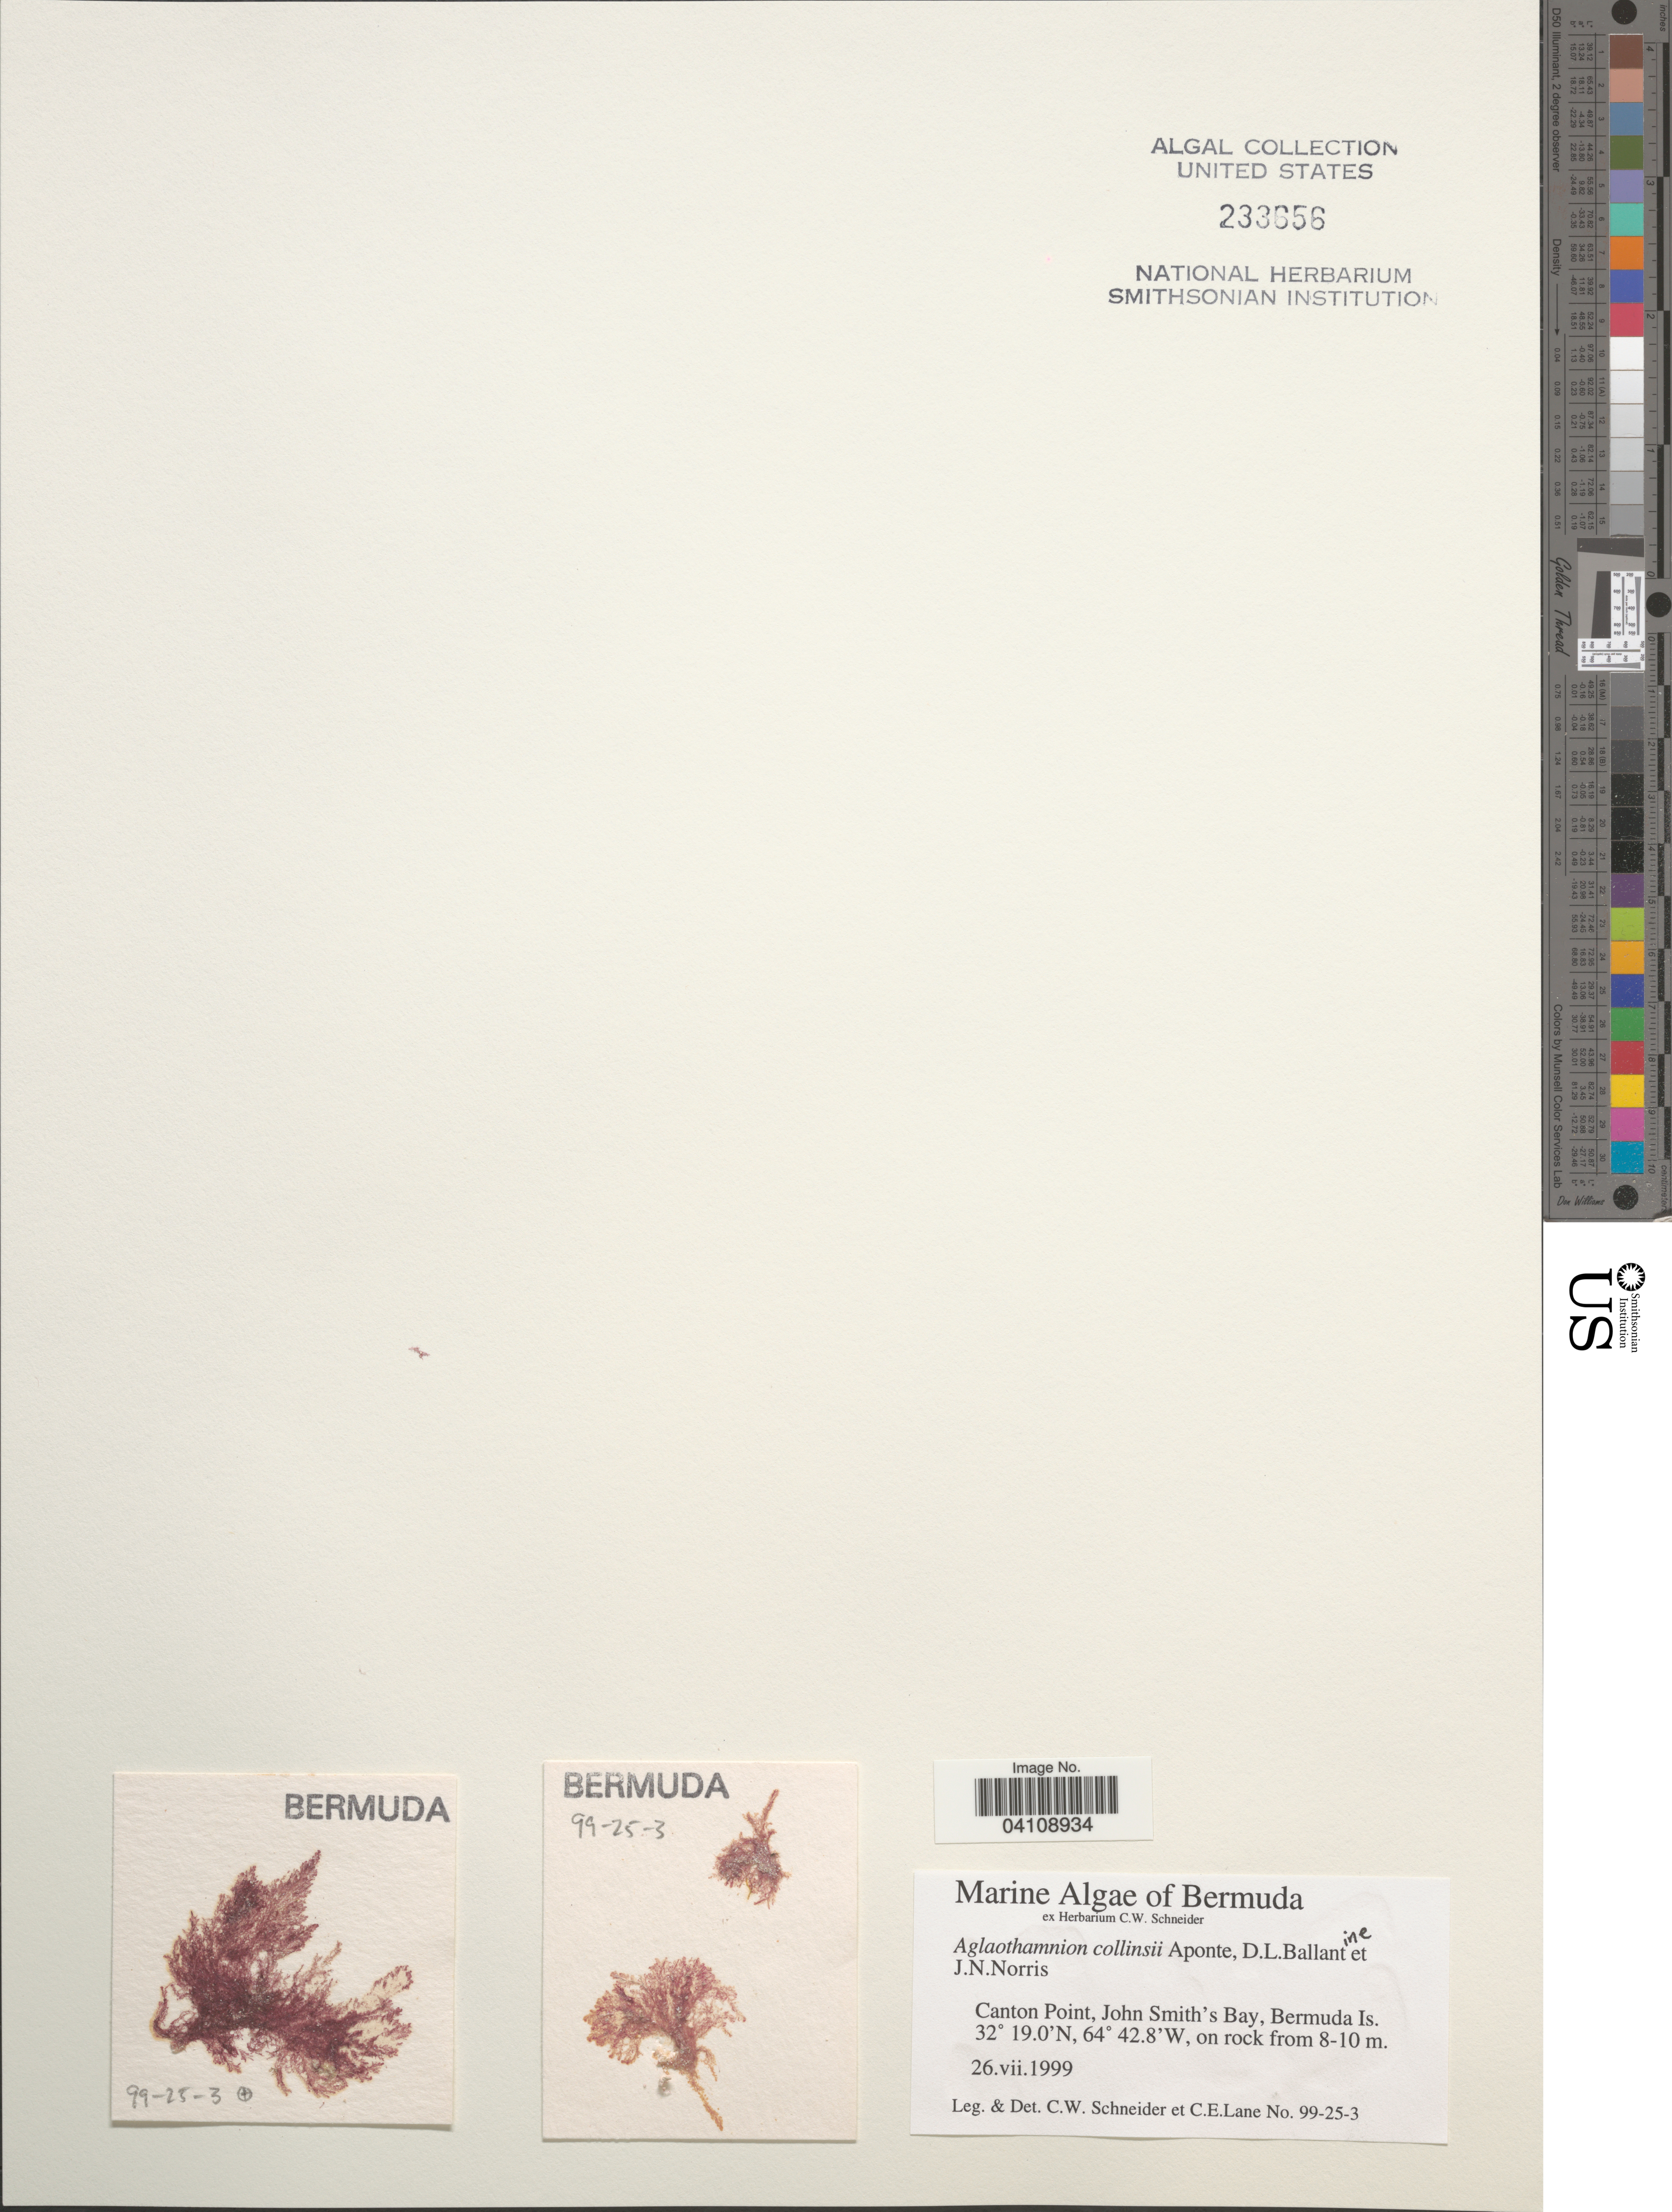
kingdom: Plantae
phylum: Rhodophyta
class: Florideophyceae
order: Ceramiales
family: Callithamniaceae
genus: Aglaothamnion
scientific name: Aglaothamnion collinsii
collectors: C. W.Schneider & C. E. Lane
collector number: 99-25-3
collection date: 1999-07-26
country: Bermuda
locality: Canton Point, John Smith's Bay, Bermuda Is.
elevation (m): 8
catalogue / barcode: US 233656